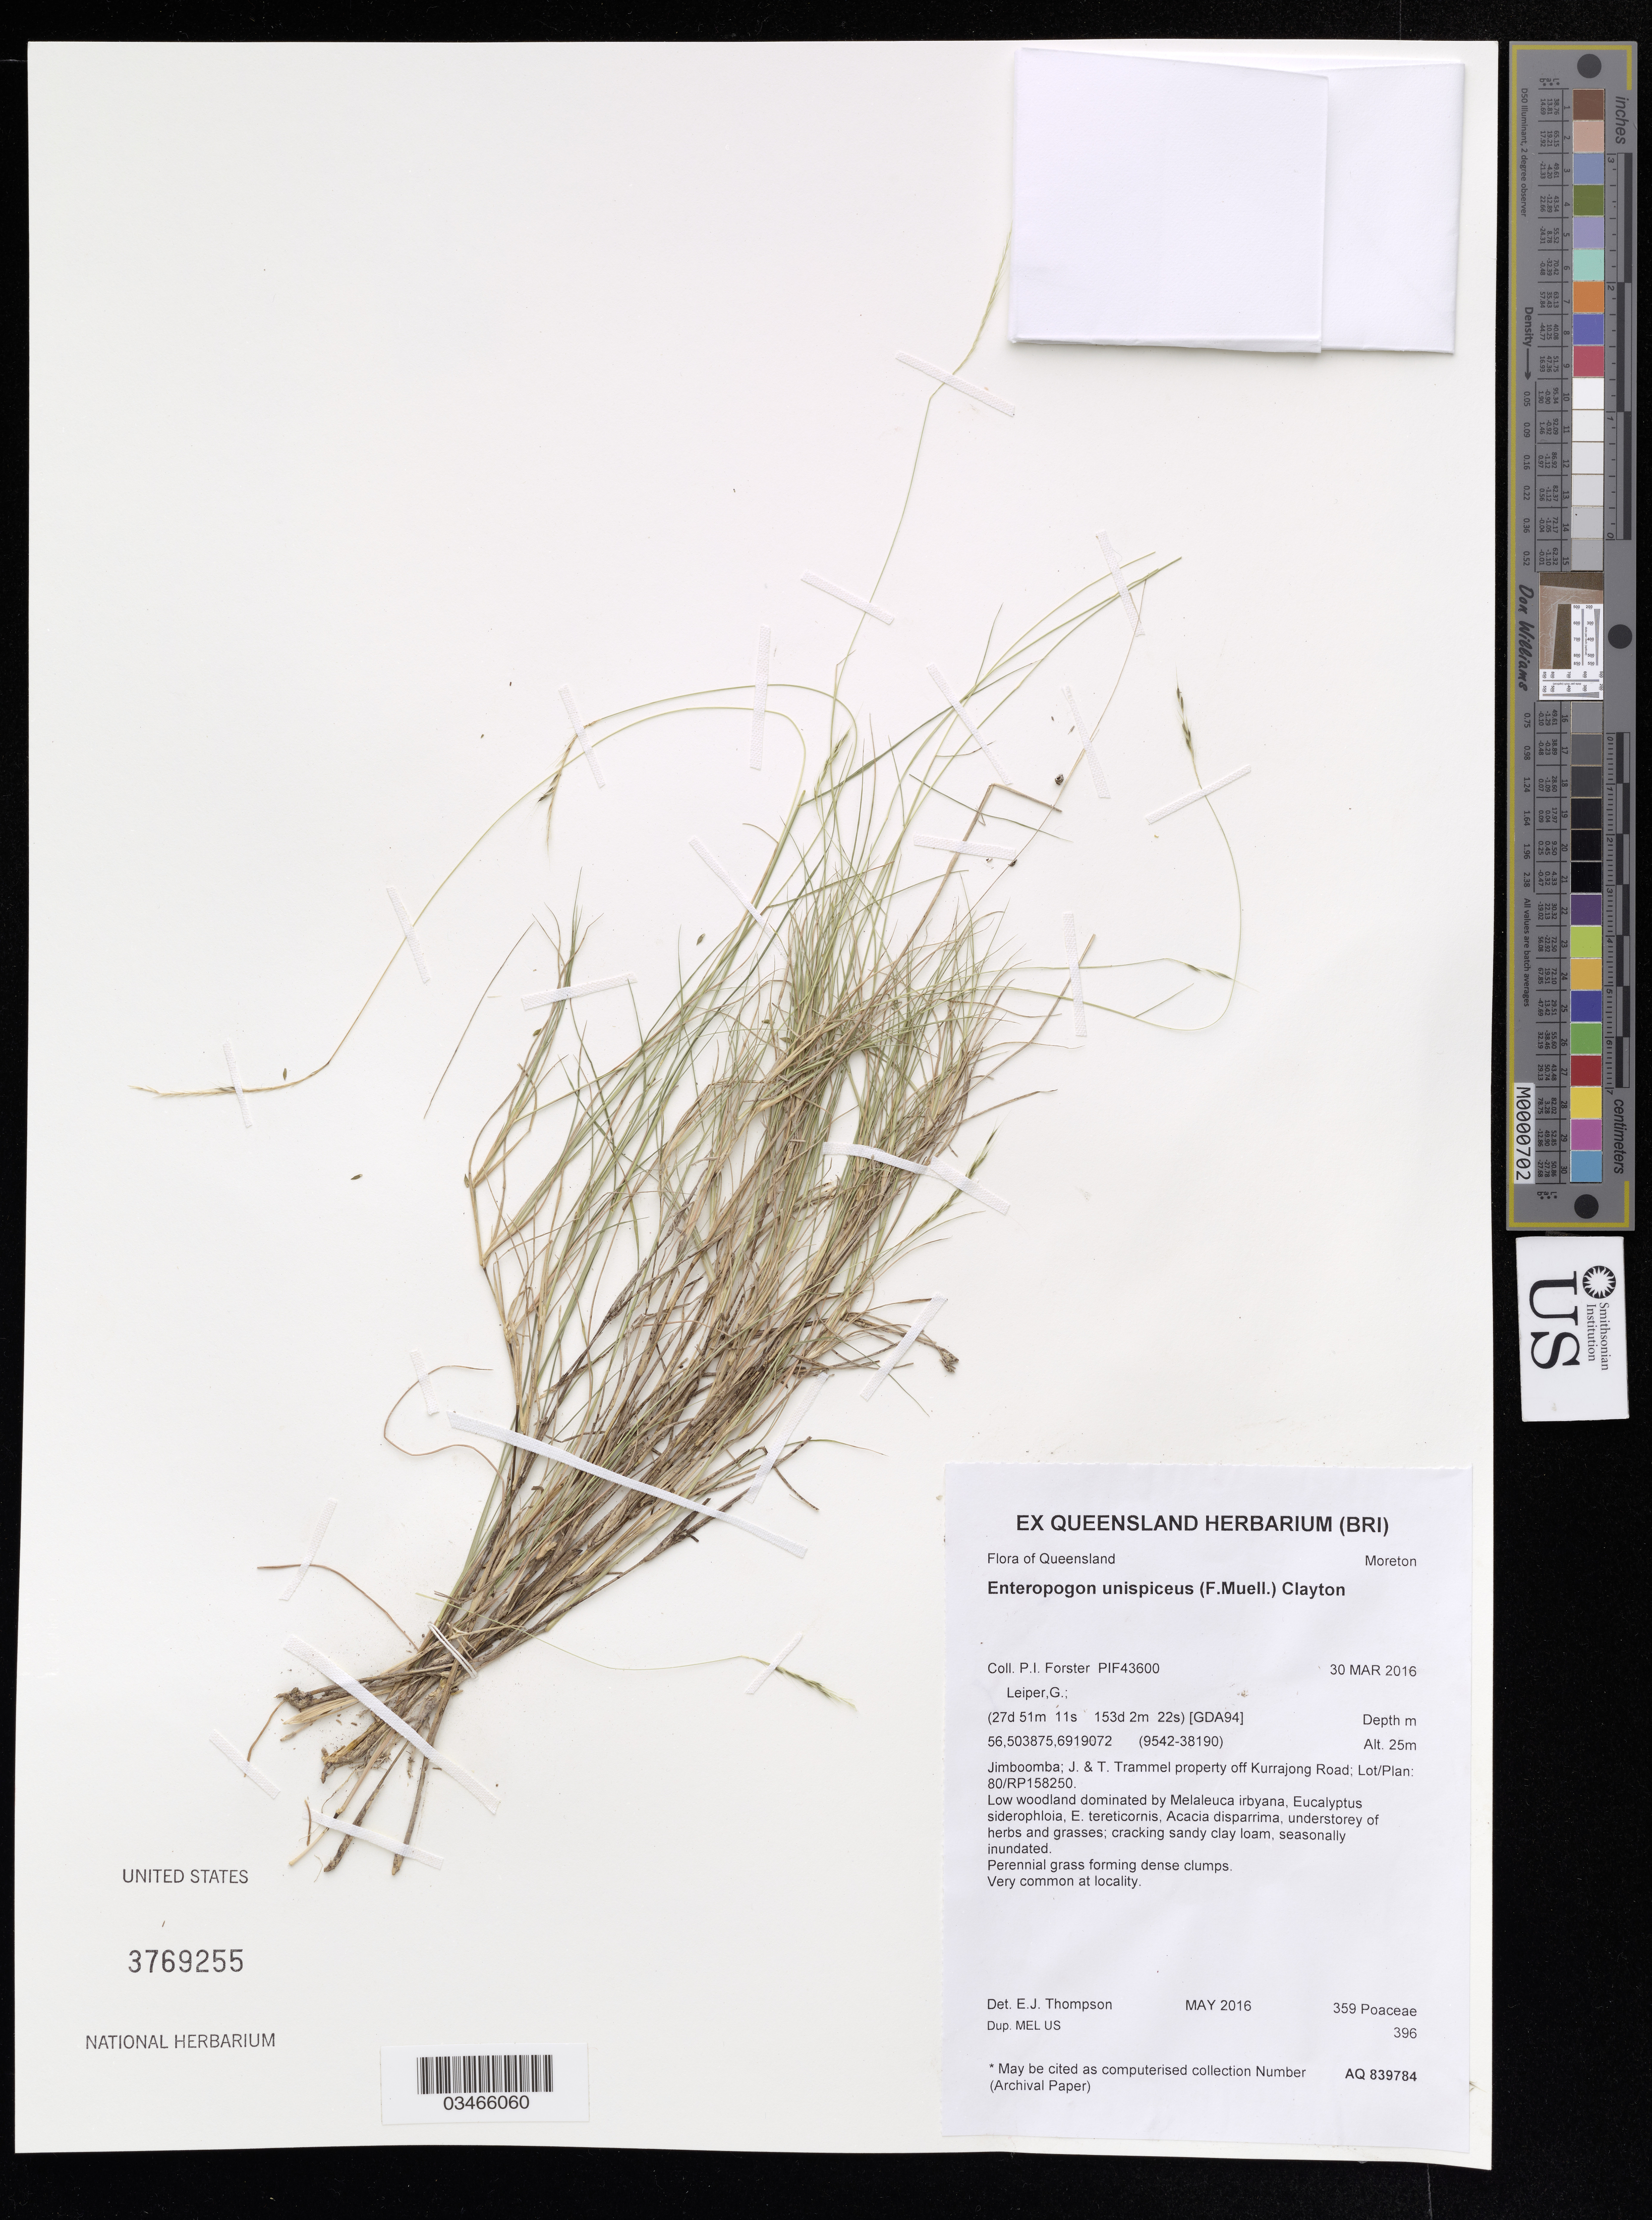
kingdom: Plantae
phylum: Tracheophyta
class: Liliopsida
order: Poales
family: Poaceae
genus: Enteropogon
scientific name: Enteropogon unispiceus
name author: (F. Muell.) Clayton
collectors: P. Forster & G. Leiper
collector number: PIF43600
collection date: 2016-03-30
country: Australia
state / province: Queensland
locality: Moreton. Jimboomba; J. & T. Trammel property off Kurrajong Road; Lot/Plan: 80/RP158250. [GDA94].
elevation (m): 25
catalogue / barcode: US 3769255